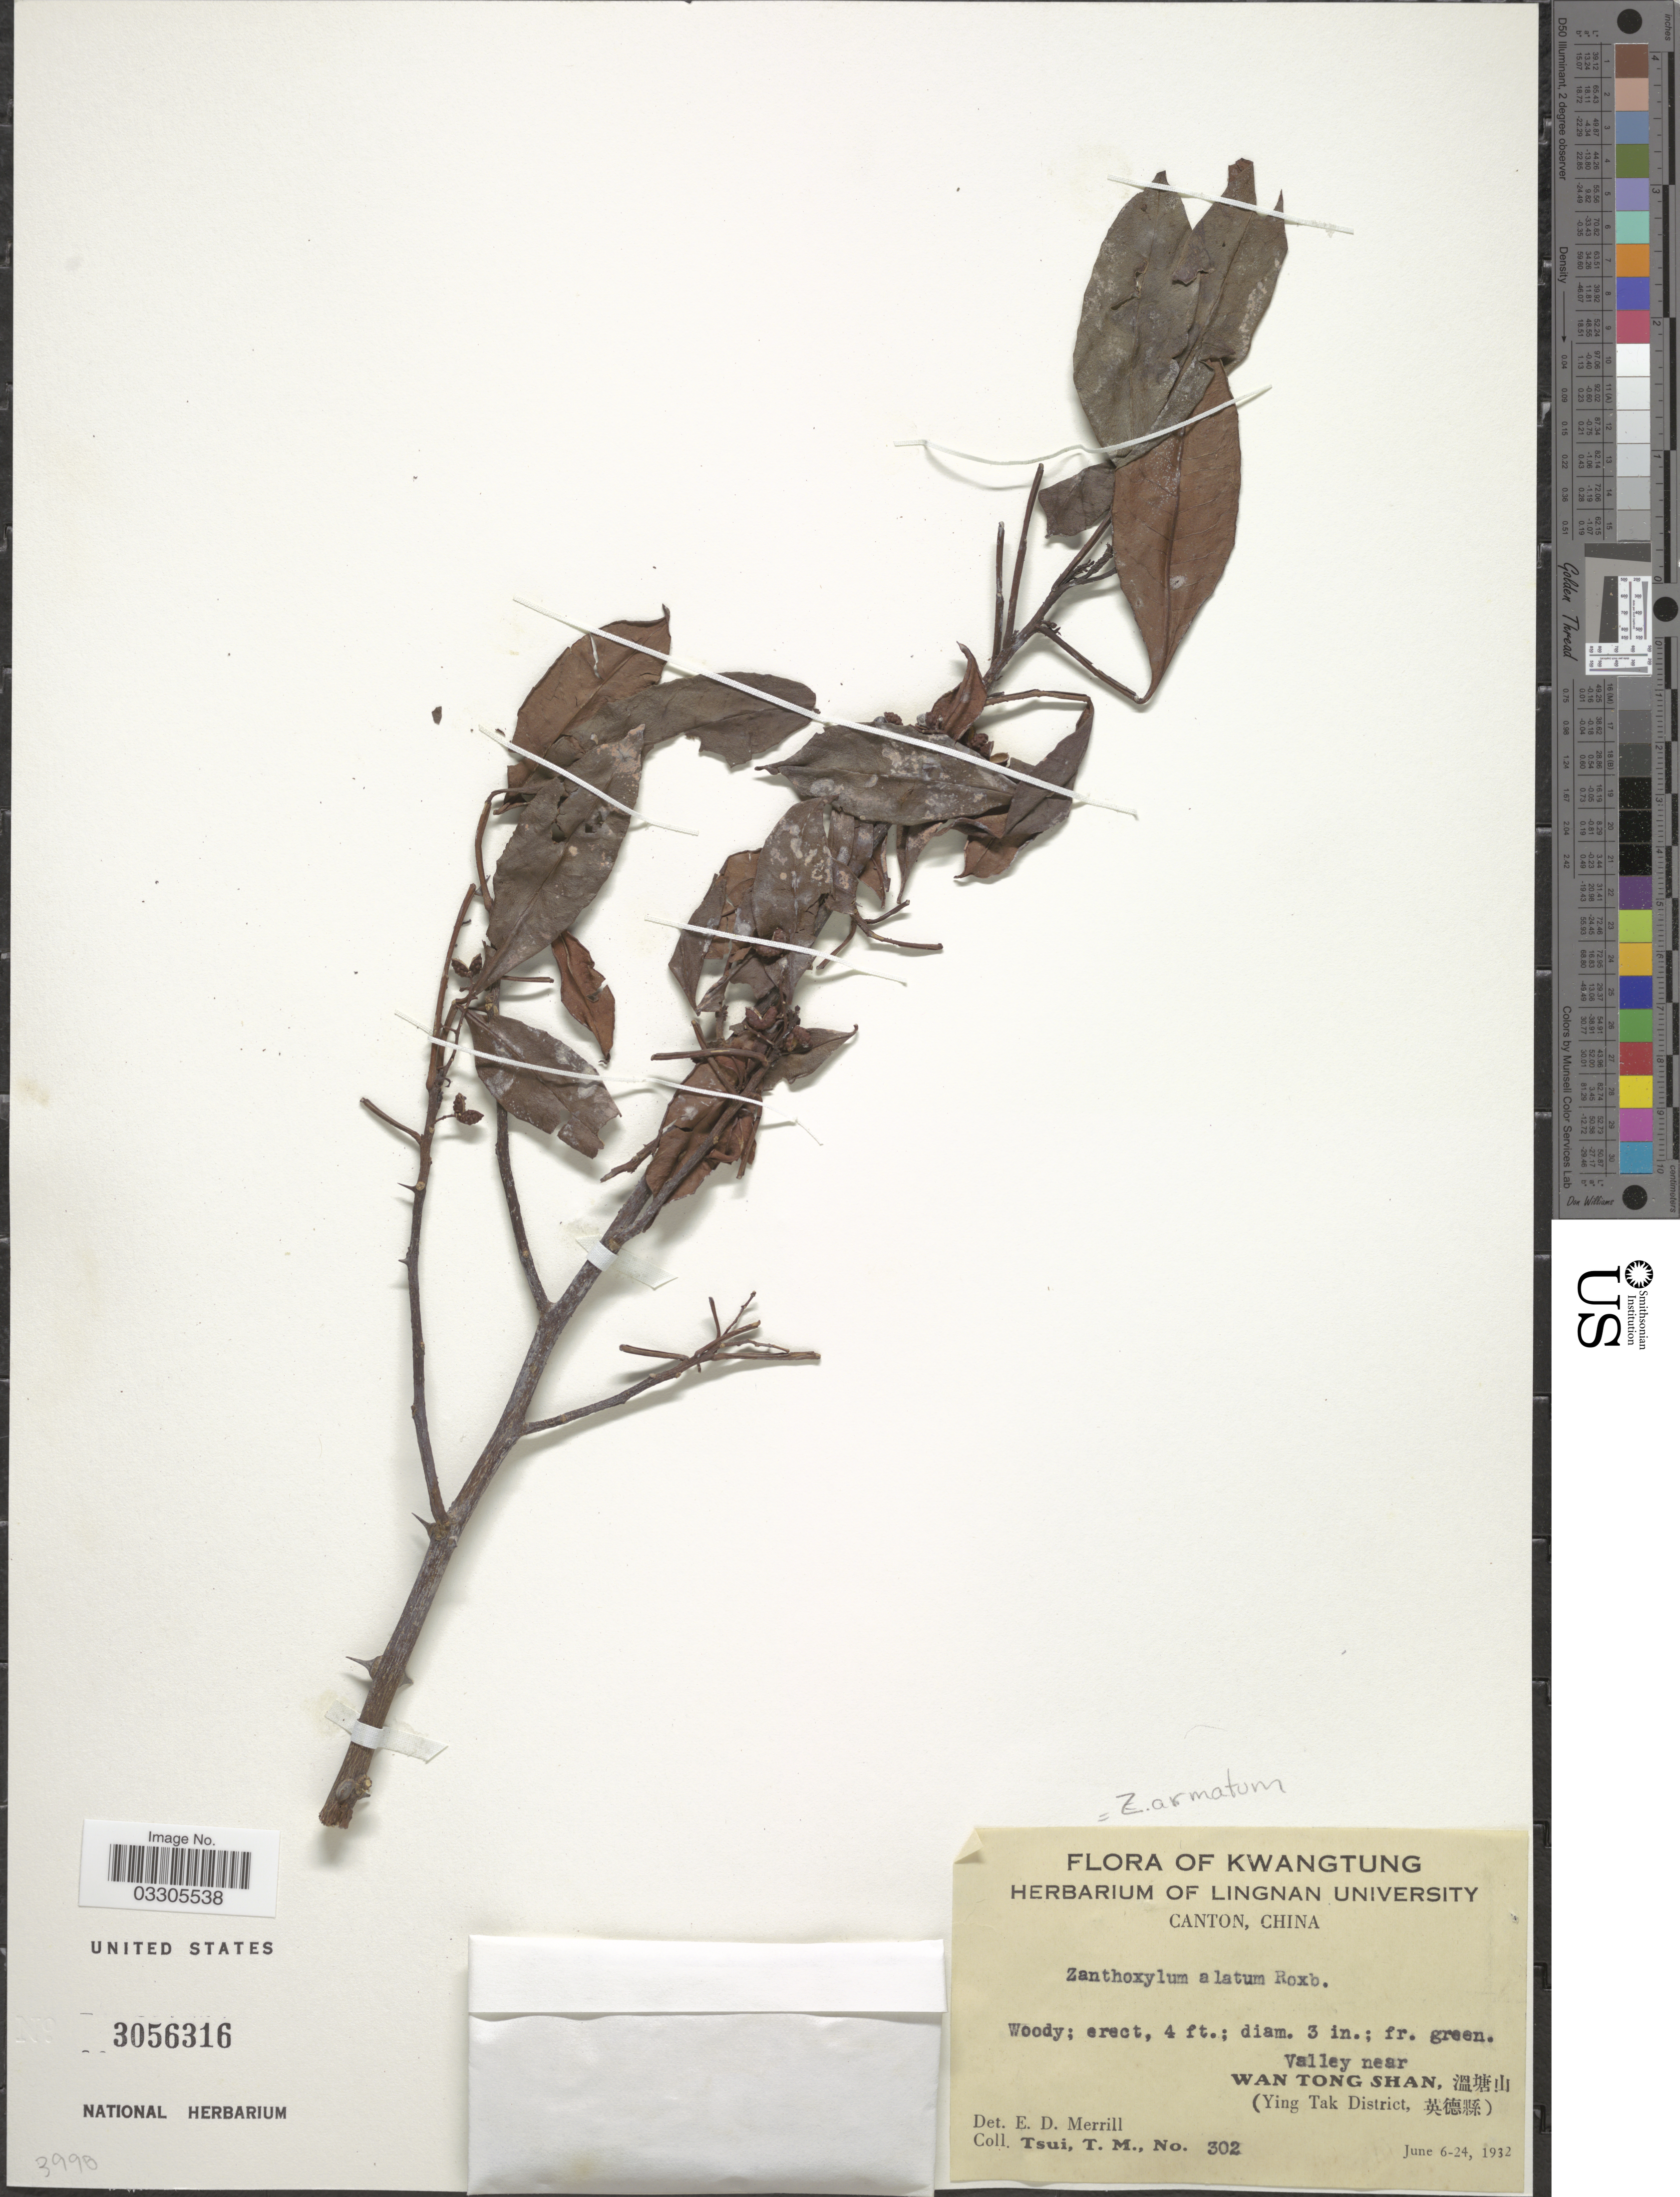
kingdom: Plantae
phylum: Tracheophyta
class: Magnoliopsida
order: Sapindales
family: Rutaceae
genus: Zanthoxylum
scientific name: Zanthoxylum armatum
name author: DC.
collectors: T. Tsui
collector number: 302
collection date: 1932-06-06/1932-06-24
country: China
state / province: Guangdong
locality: Kwatung,Valley near Wan Tong Shan, (Ying Tak District.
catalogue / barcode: US 3056316